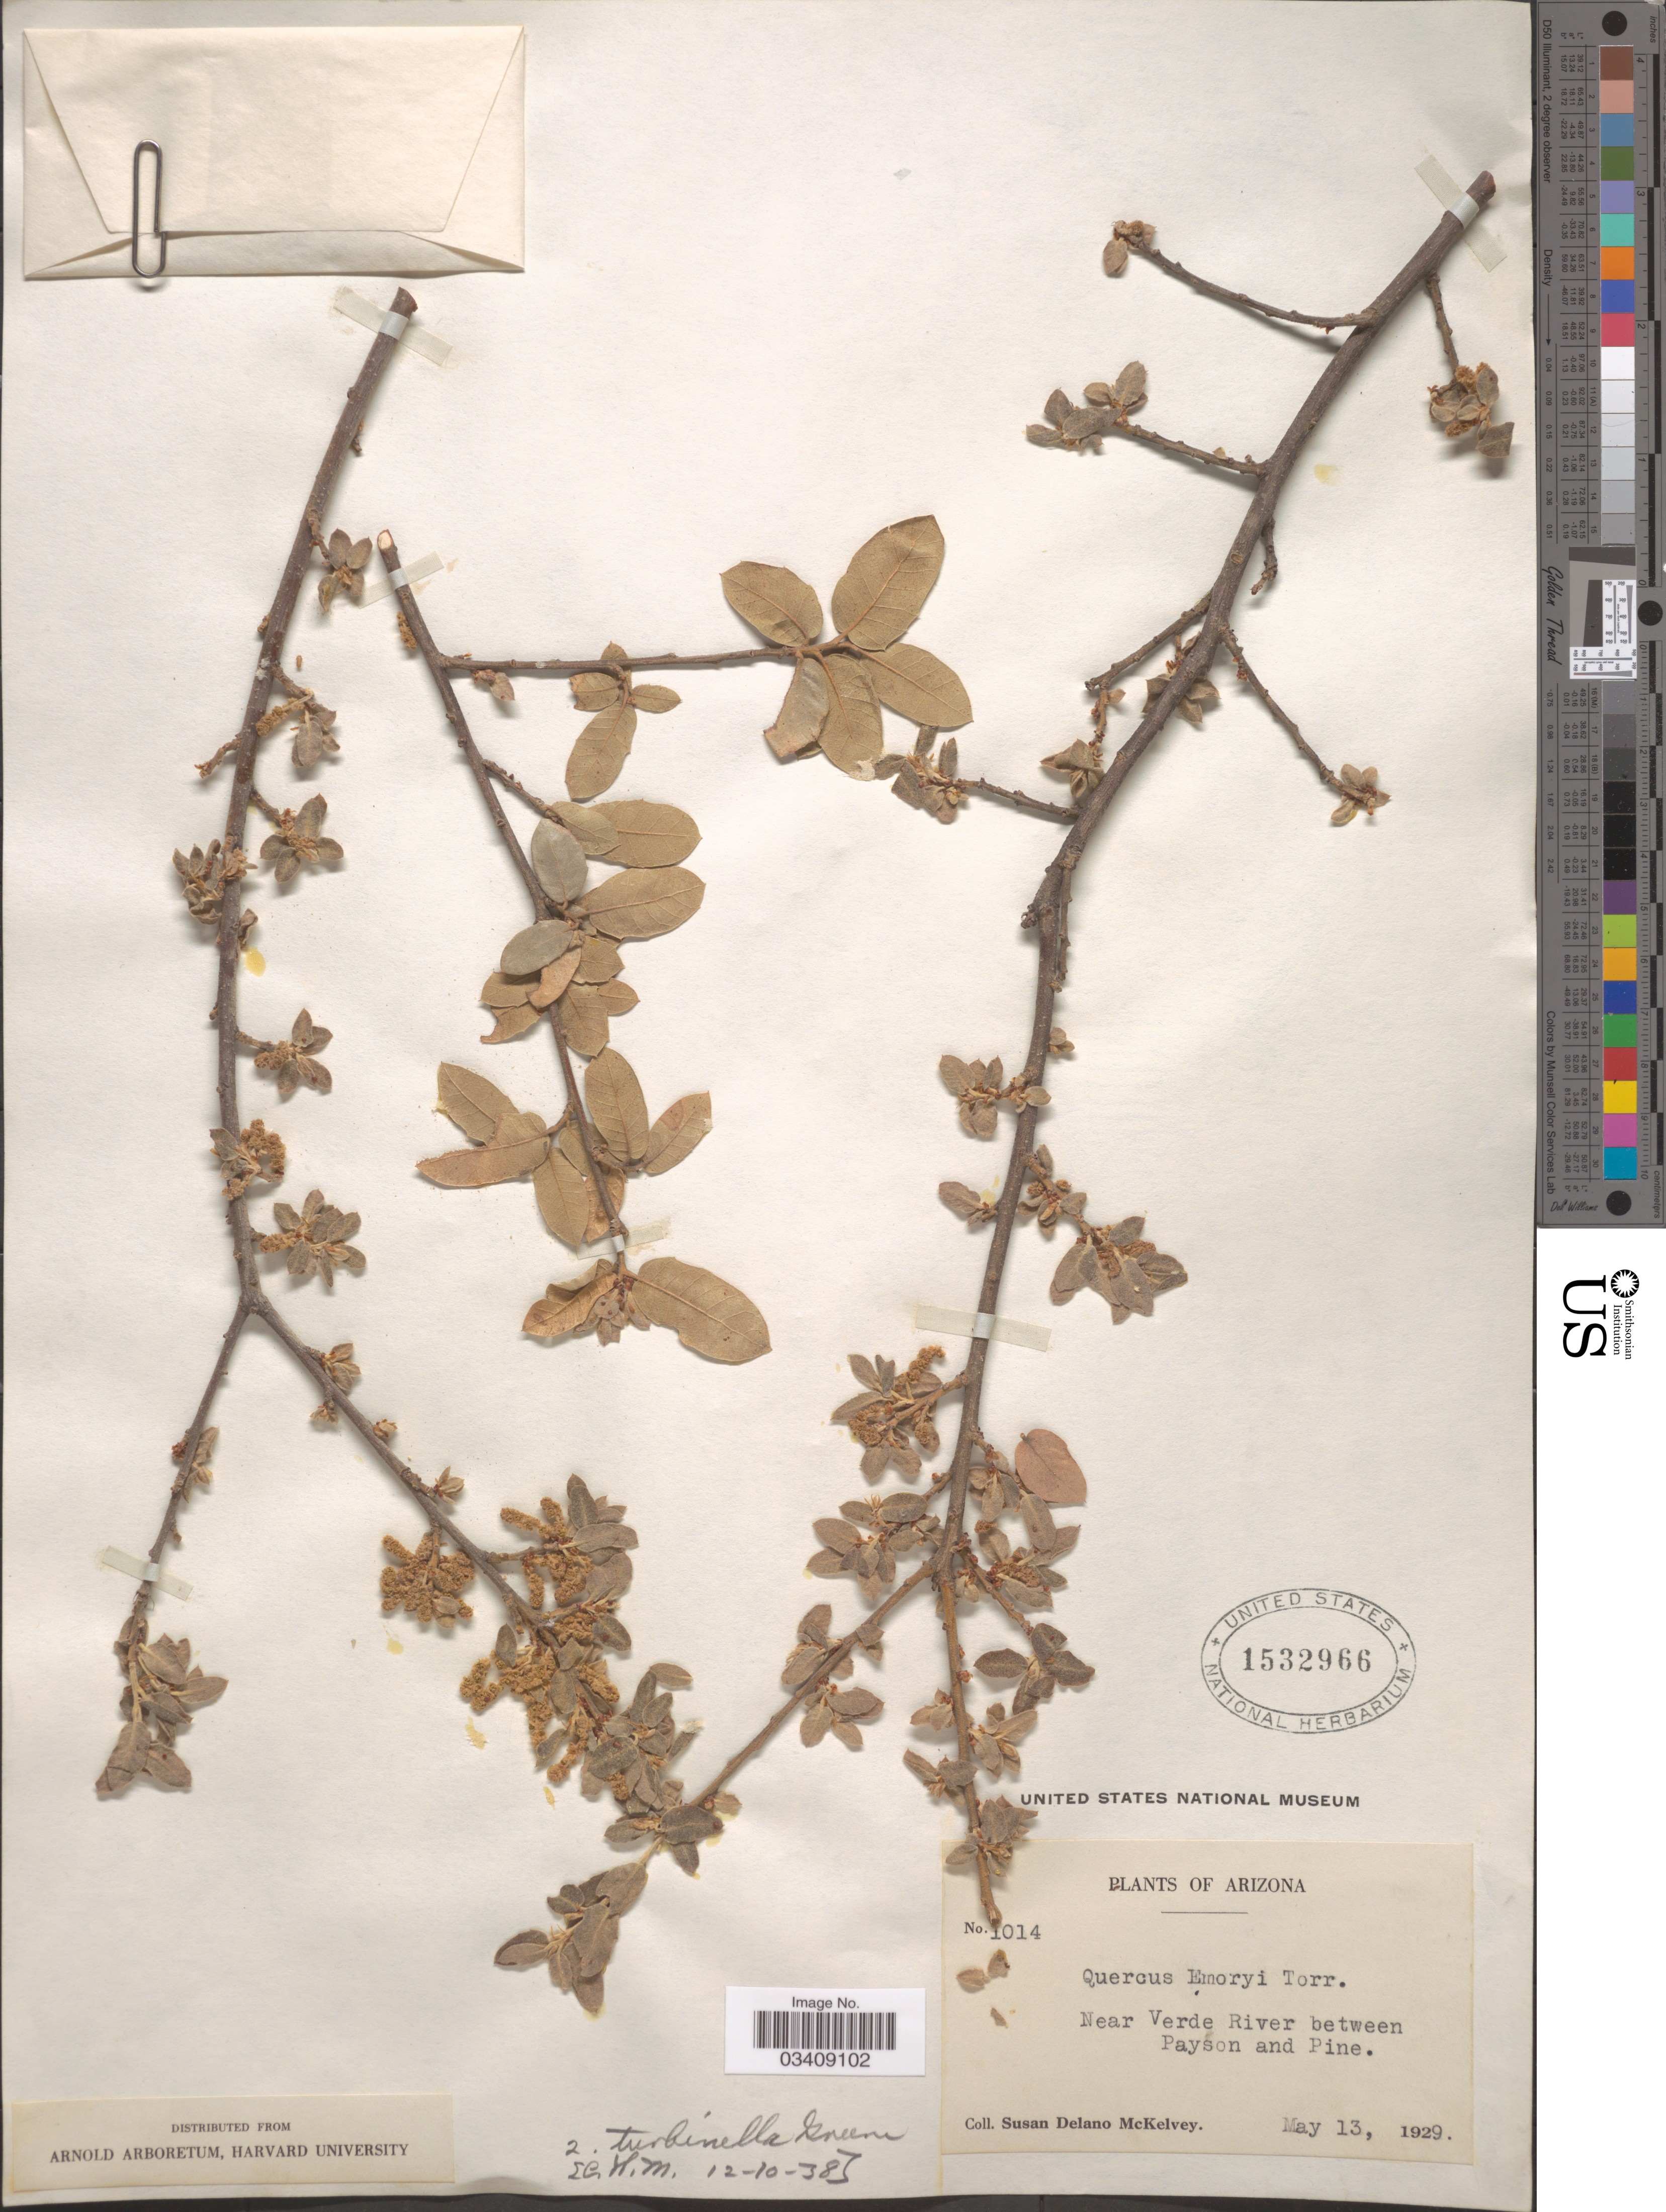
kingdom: Plantae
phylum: Tracheophyta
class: Magnoliopsida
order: Fagales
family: Fagaceae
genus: Quercus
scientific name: Quercus turbinella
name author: Greene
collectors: S. A. McKelvey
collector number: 1014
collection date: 1929-05-13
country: United States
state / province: Arizona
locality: Near Verde River between Payson and Pine.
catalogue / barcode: US 1532966